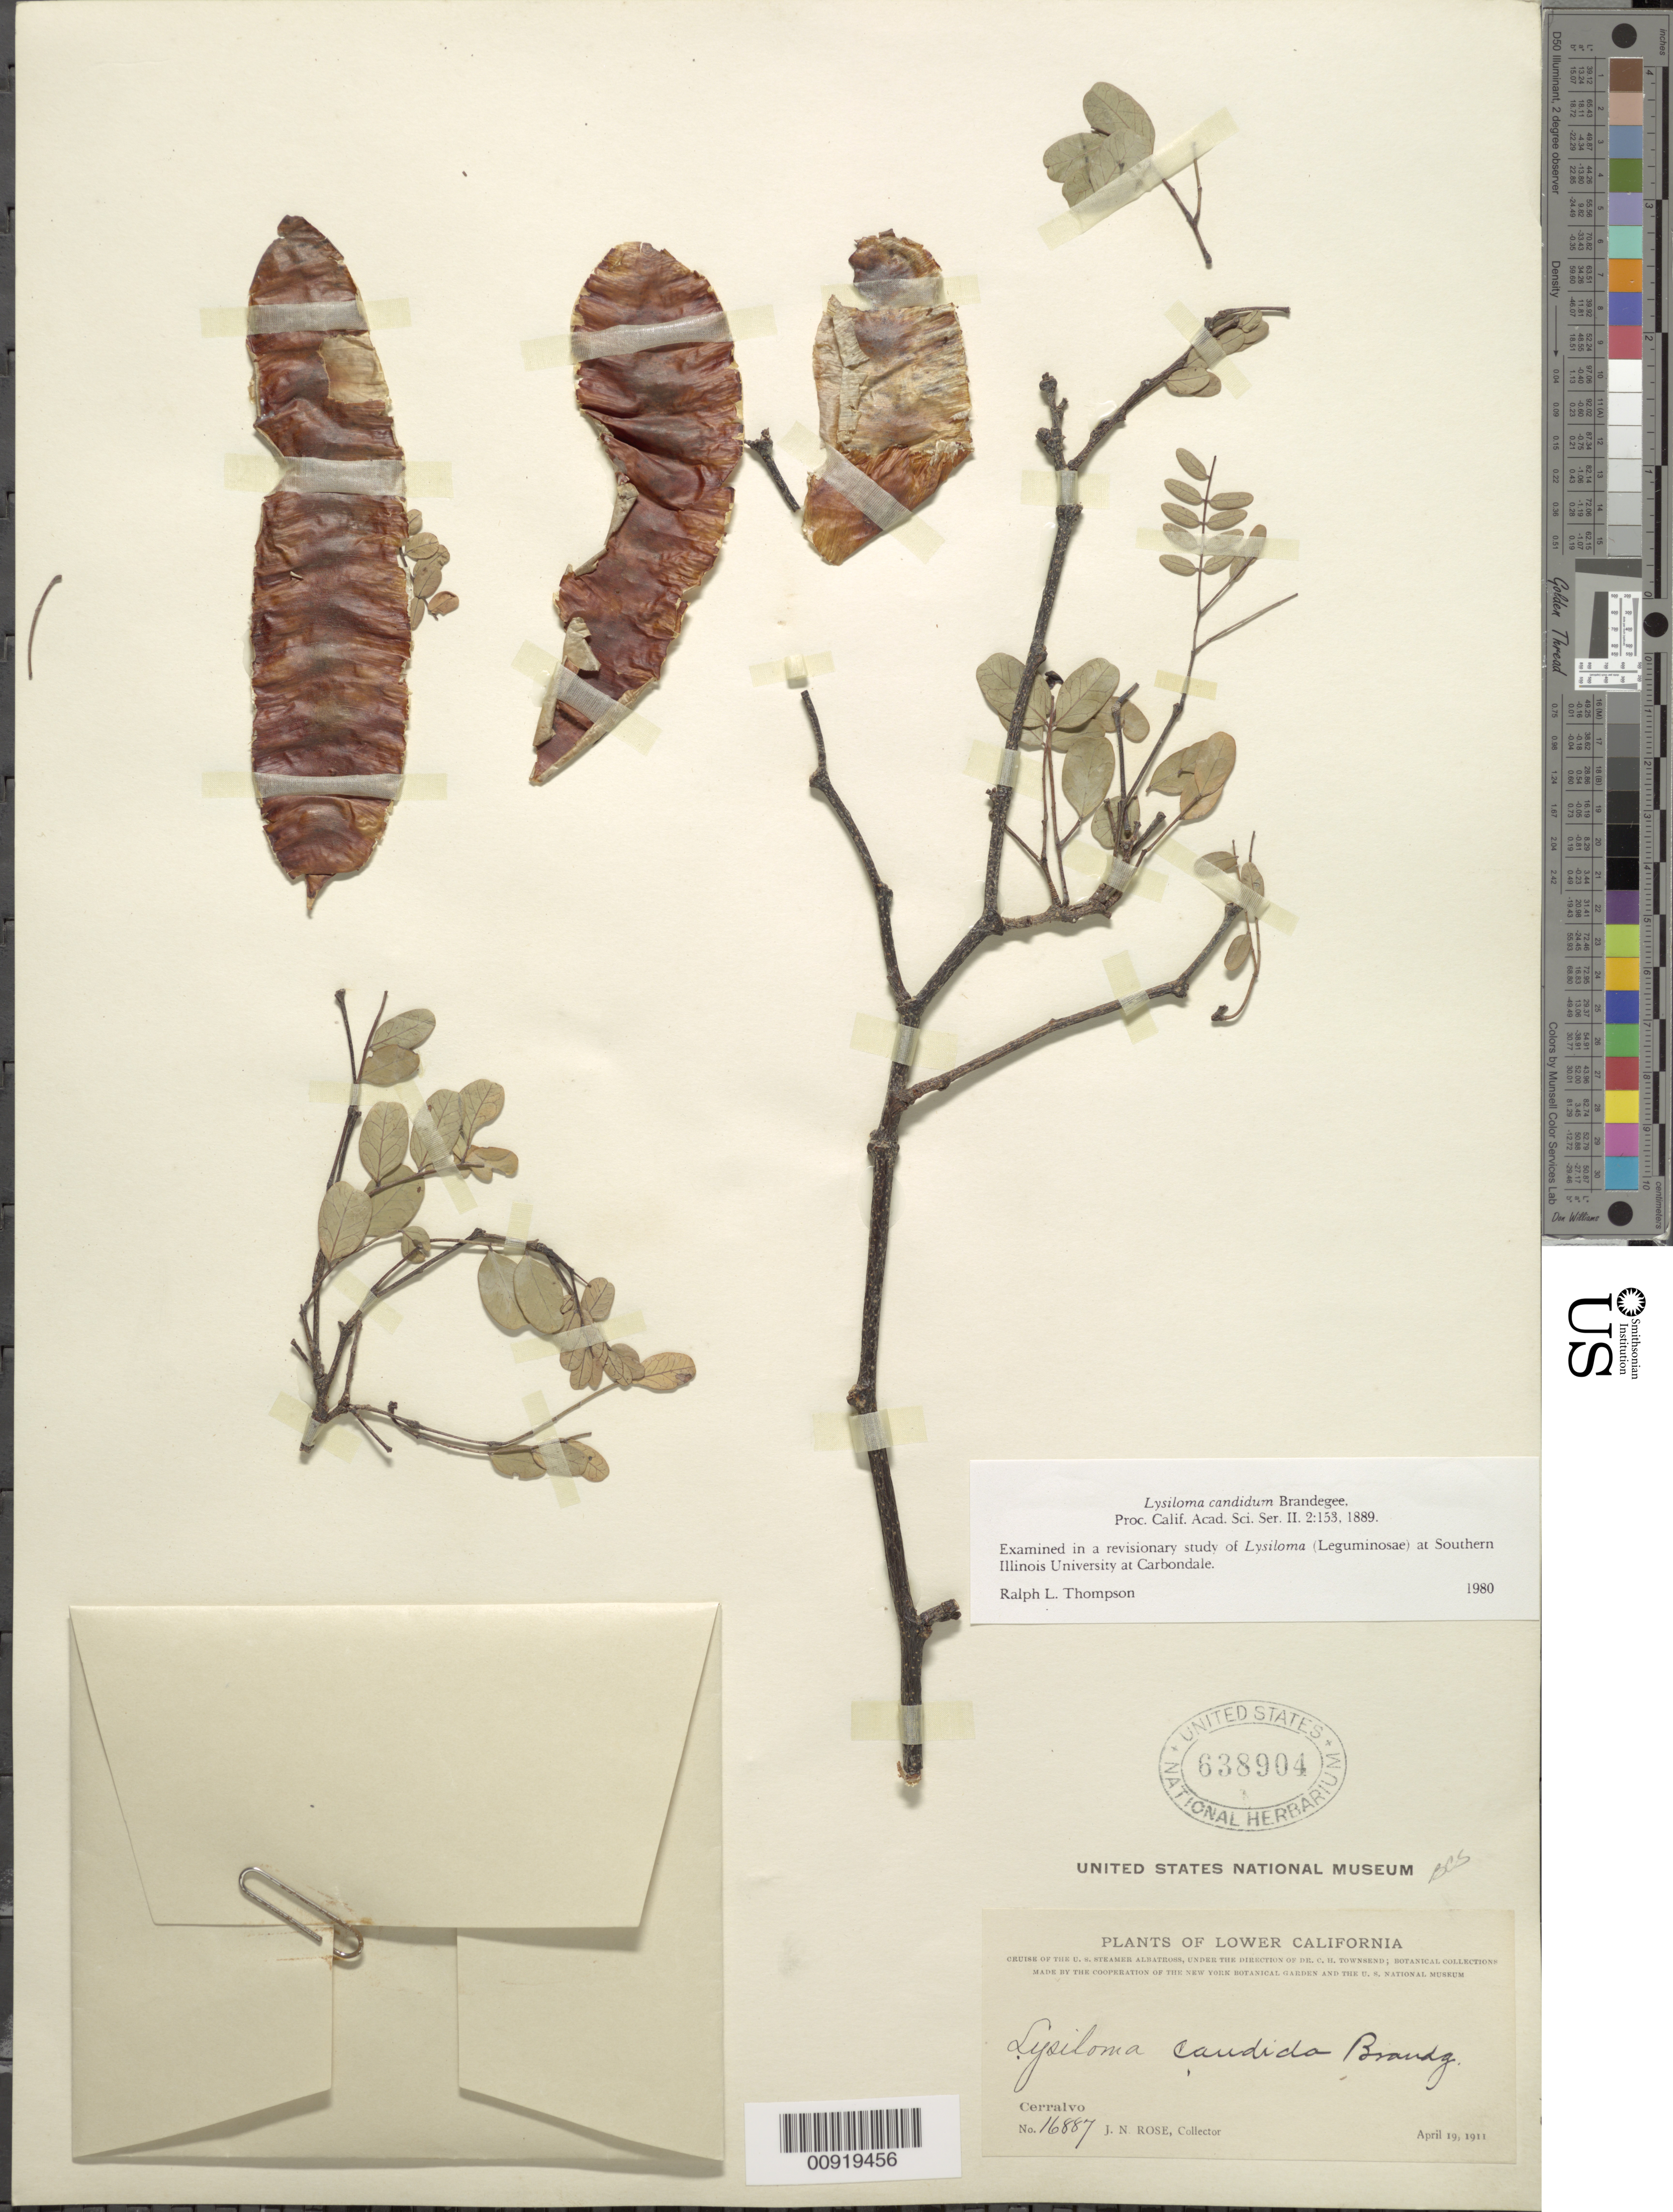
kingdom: Plantae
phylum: Tracheophyta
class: Magnoliopsida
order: Fabales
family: Fabaceae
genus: Lysiloma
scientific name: Lysiloma candidum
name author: Brandegee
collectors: J. N. Rose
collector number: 16887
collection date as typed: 19 Apr 1911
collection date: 1911-04-19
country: Mexico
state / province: Baja California Sur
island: Cerralvo I.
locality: Cerralvo. Lower California.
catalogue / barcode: US 638904